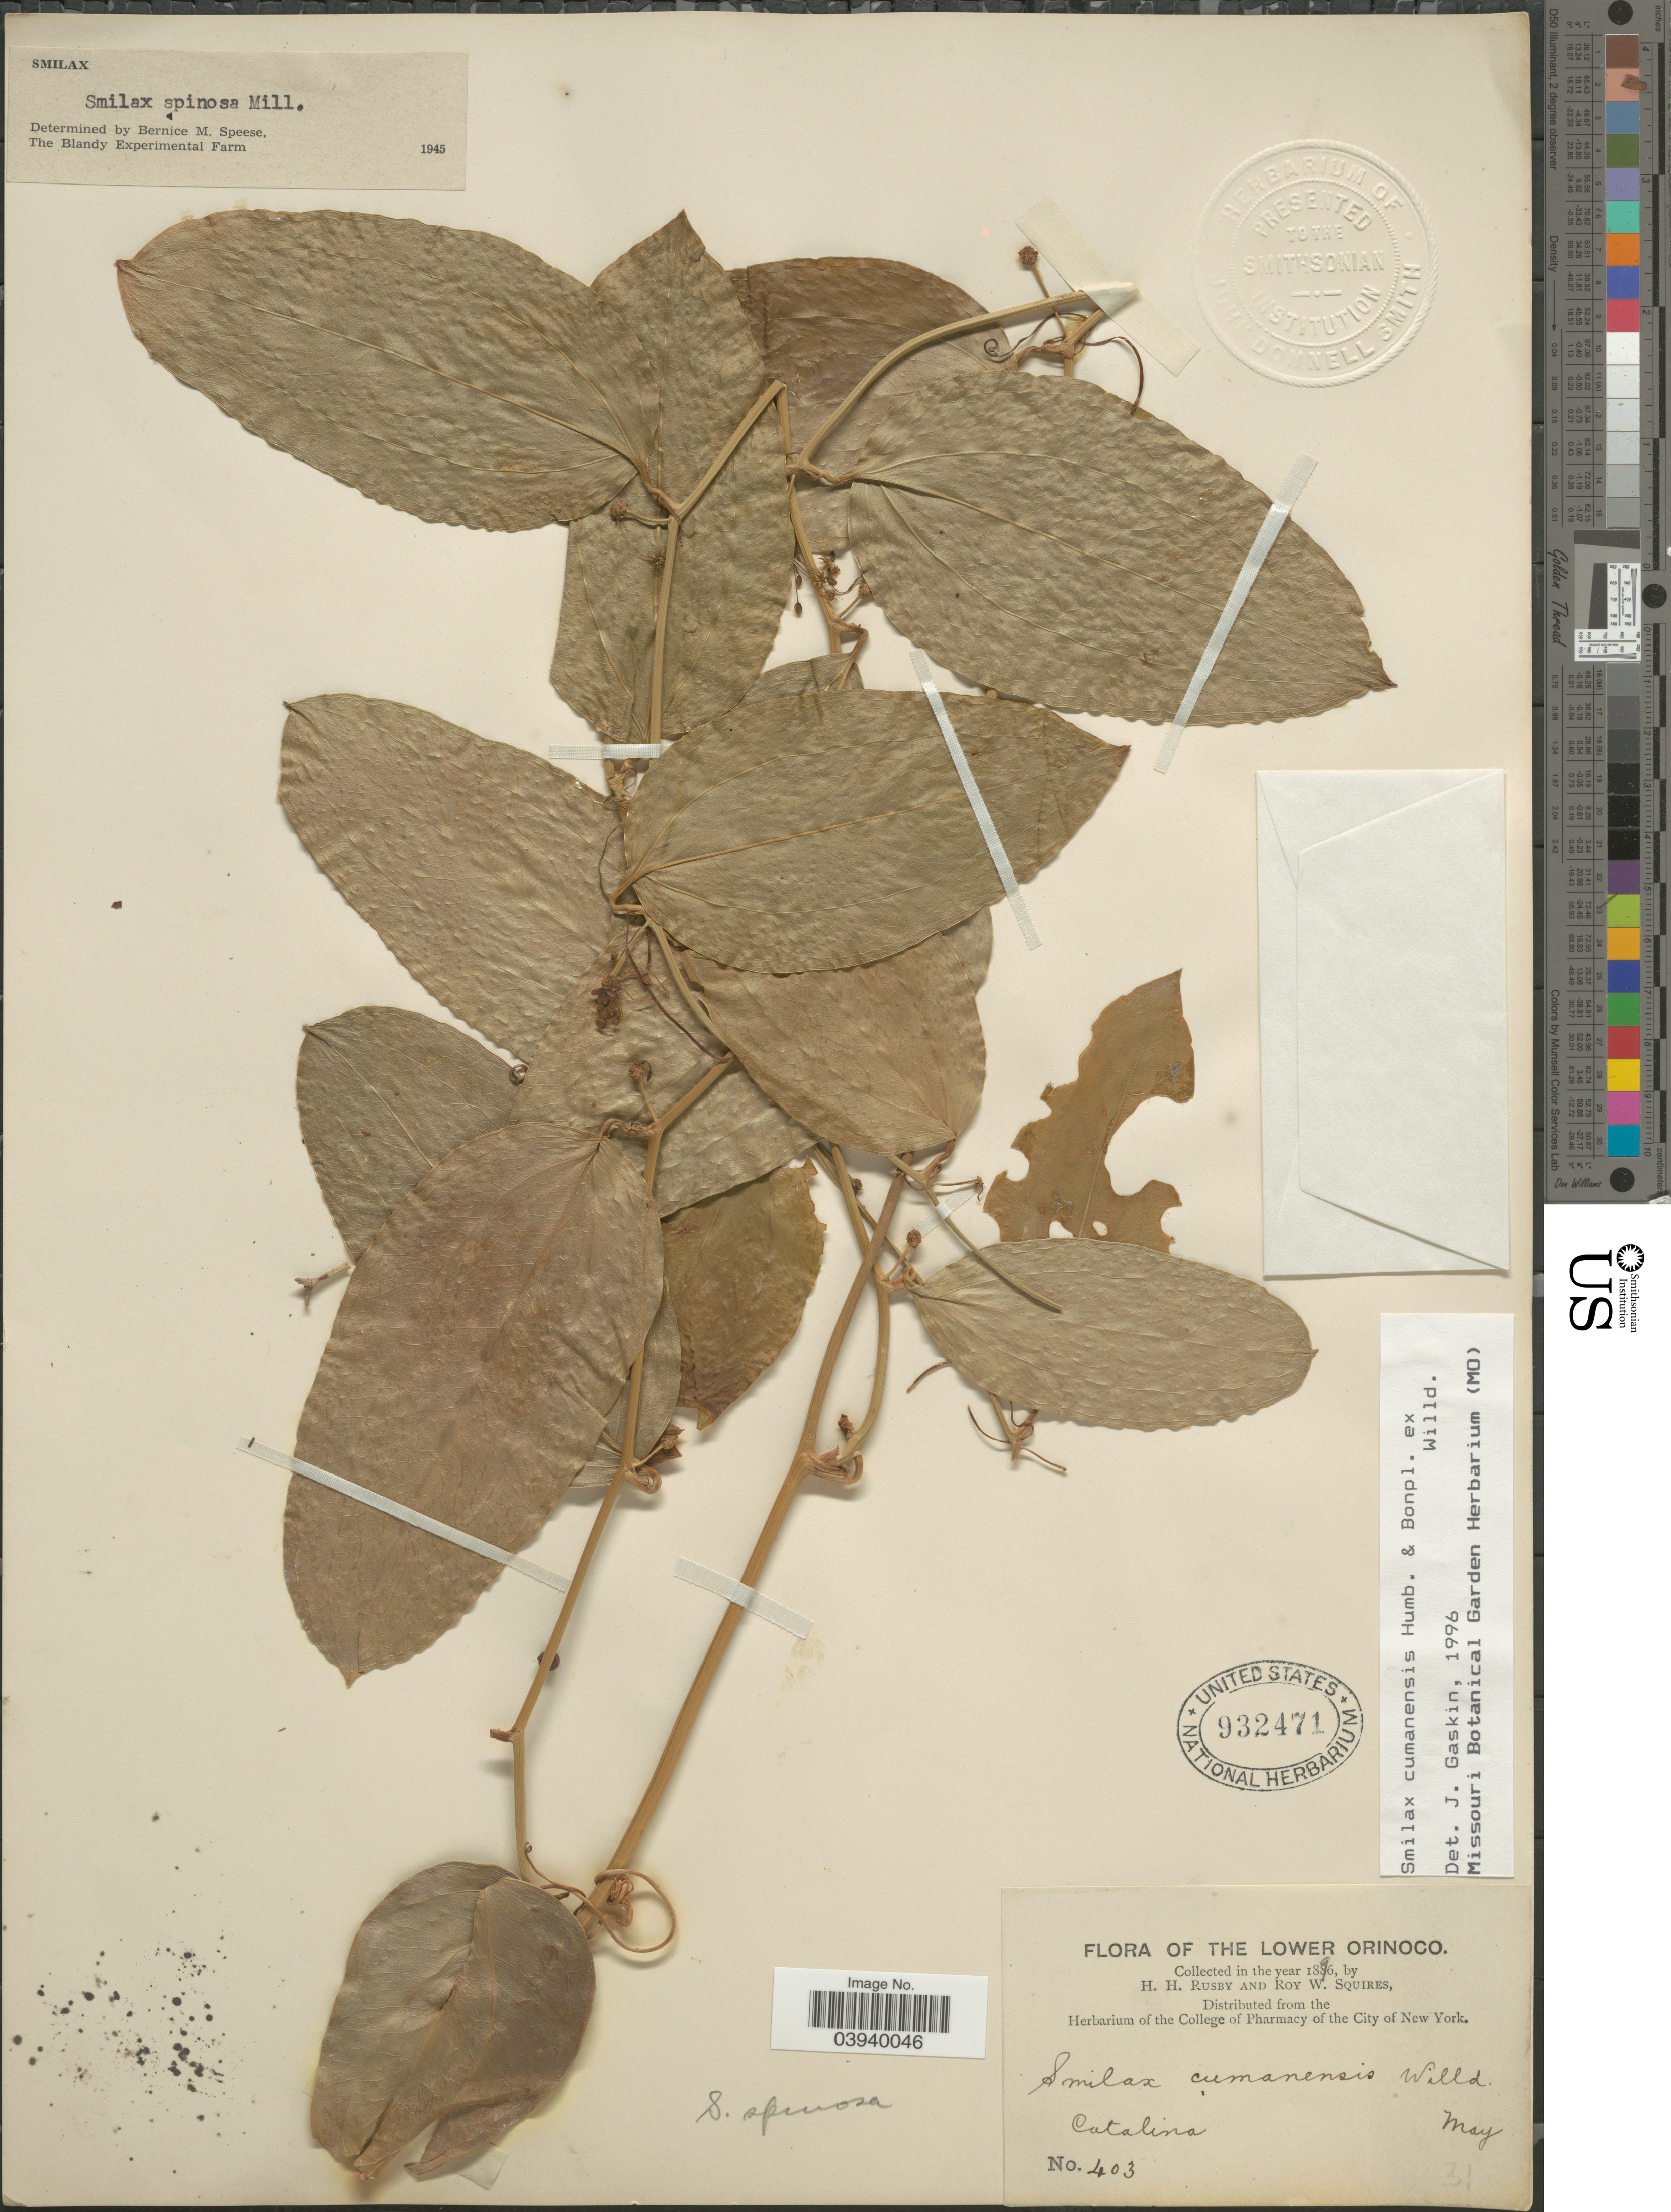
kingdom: Plantae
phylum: Tracheophyta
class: Liliopsida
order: Liliales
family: Smilacaceae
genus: Smilax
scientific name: Smilax cumanensis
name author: Humb. & Bonpl. ex Willd.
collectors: H. H. Rusby & R. Squires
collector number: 403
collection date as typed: May 1896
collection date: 1896-05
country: Venezuela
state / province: Delta Amacuro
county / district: Tucupita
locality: Lower Orinoco, Santa Catalina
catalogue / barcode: US 932471